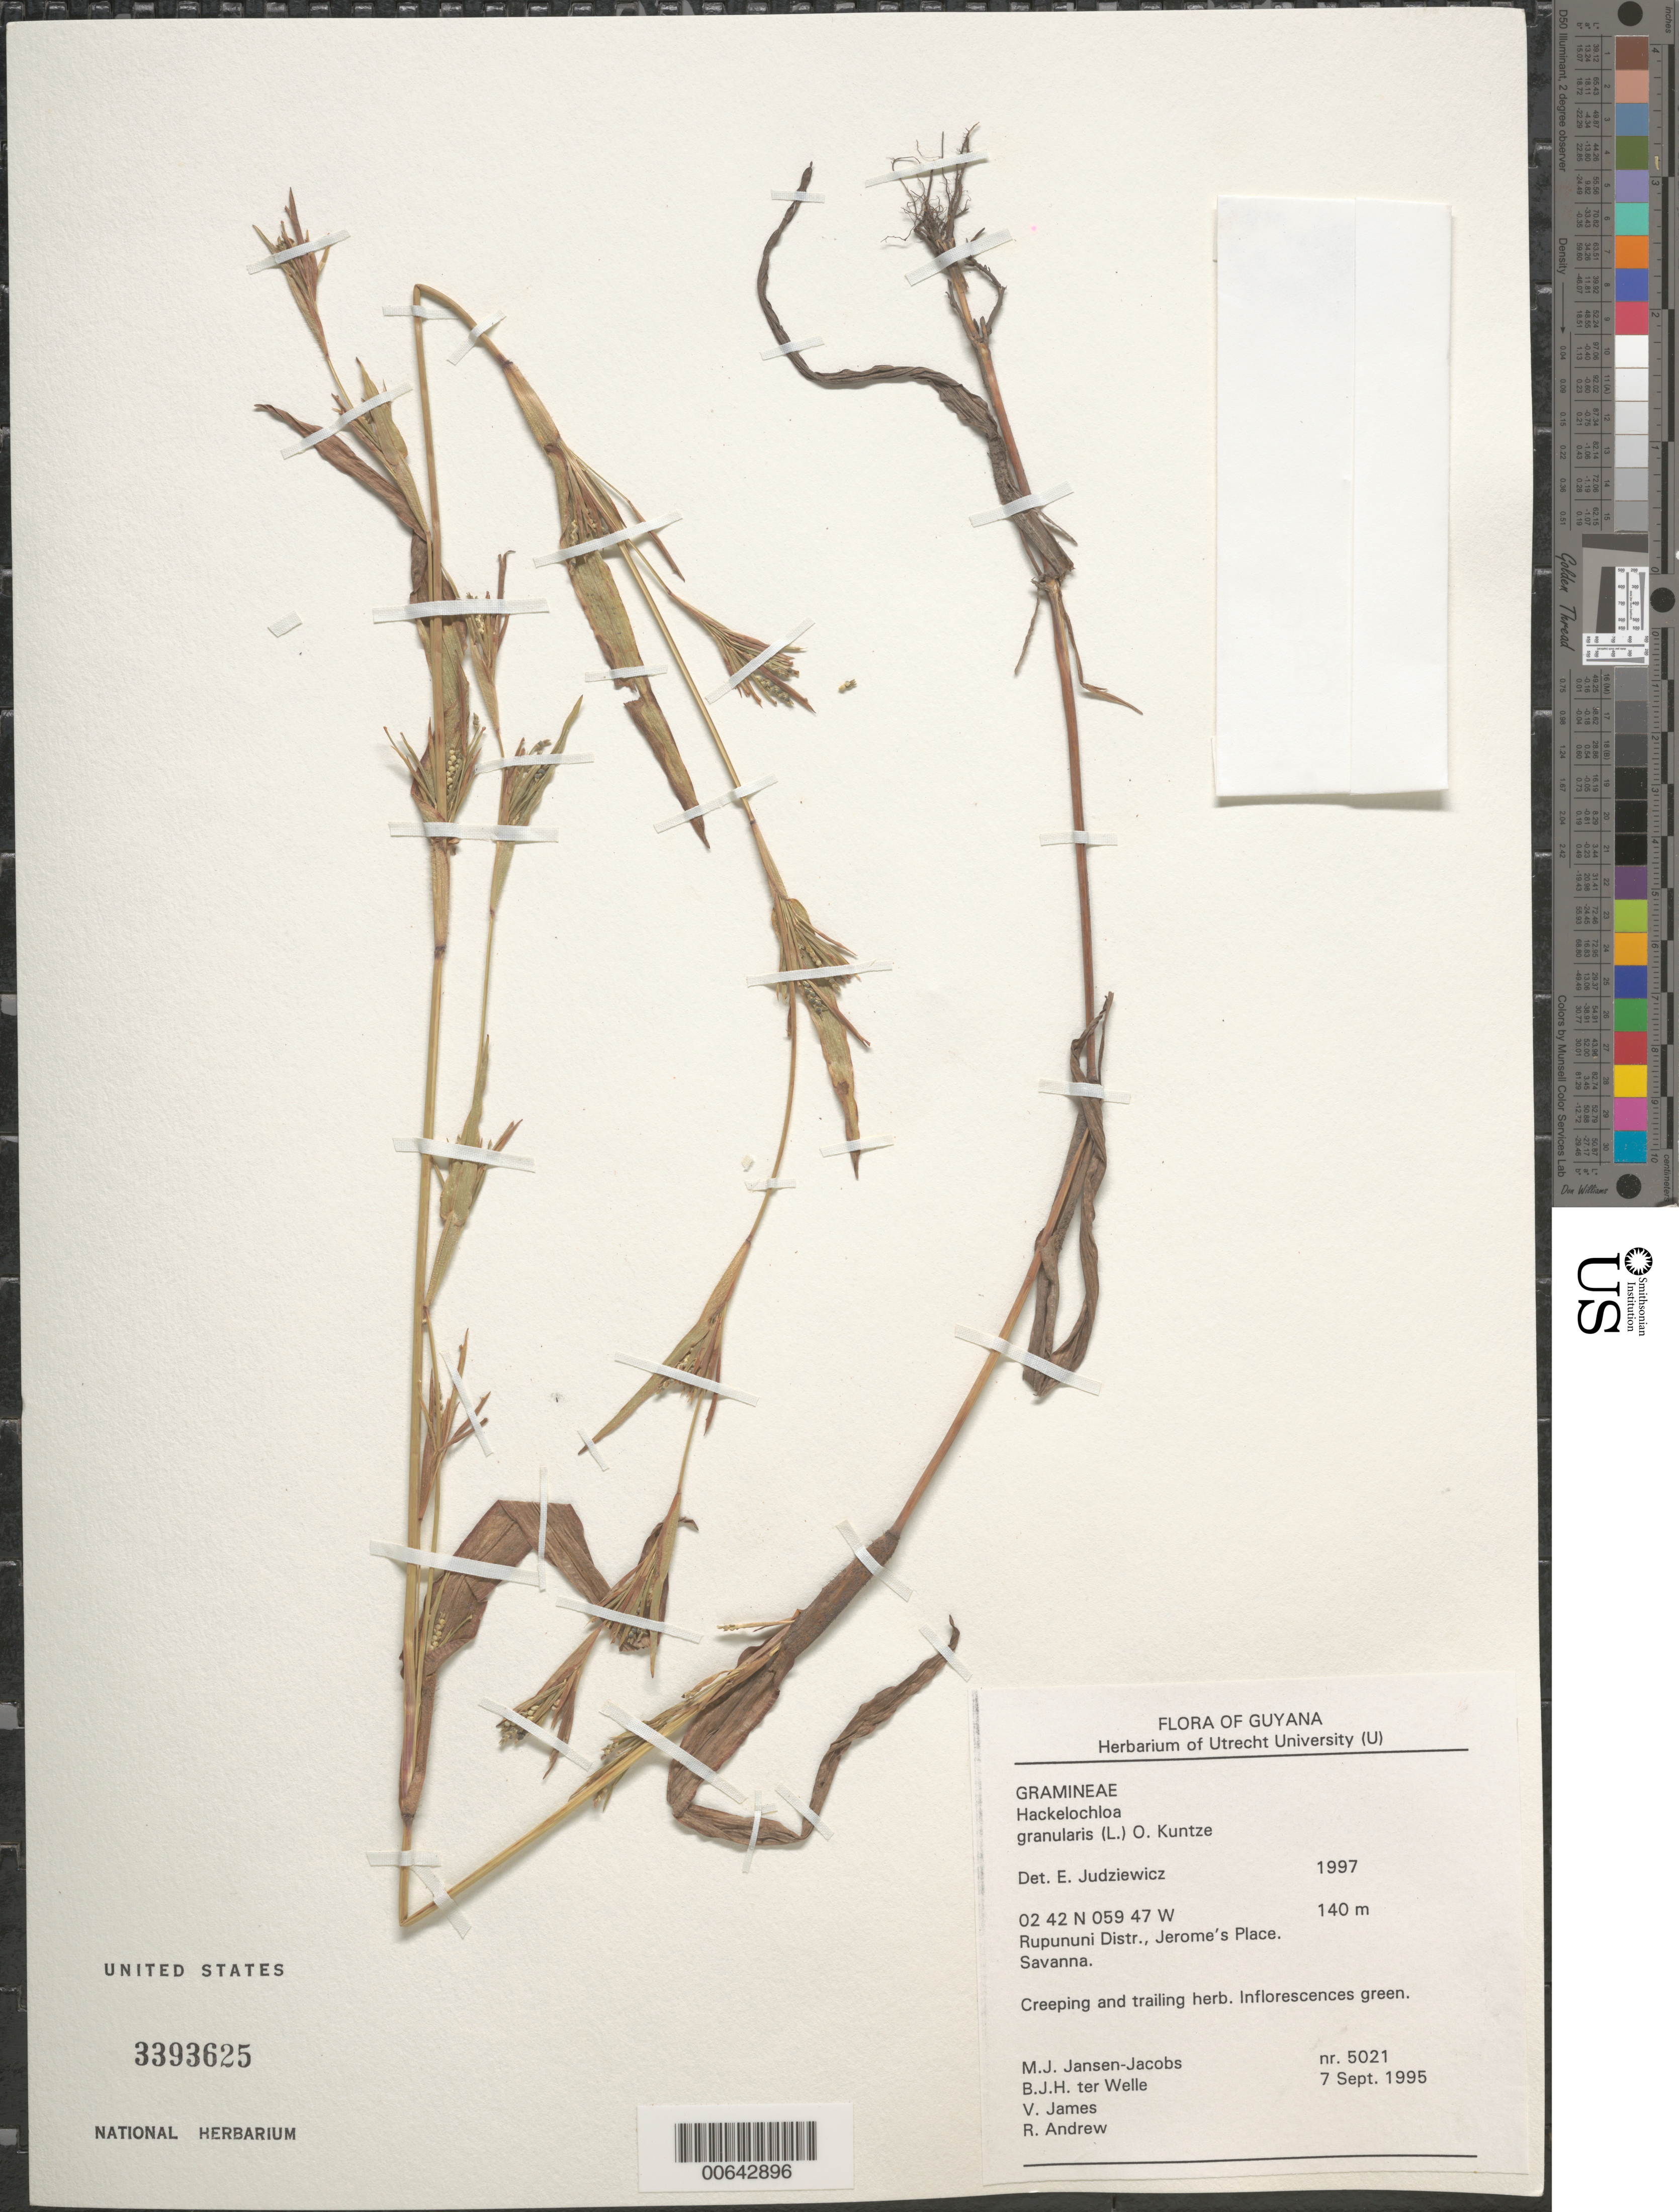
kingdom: Plantae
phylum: Tracheophyta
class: Liliopsida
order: Poales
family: Poaceae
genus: Hackelochloa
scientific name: Hackelochloa granularis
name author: (L.) Kuntze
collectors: M. J. Jansen-Jacobs, B. Welle, V. James & R. Andrew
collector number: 5021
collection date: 1995-09-07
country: Guyana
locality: Rupununi Distr., Jerome's Place. Savanna.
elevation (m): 140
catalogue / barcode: US 3393625